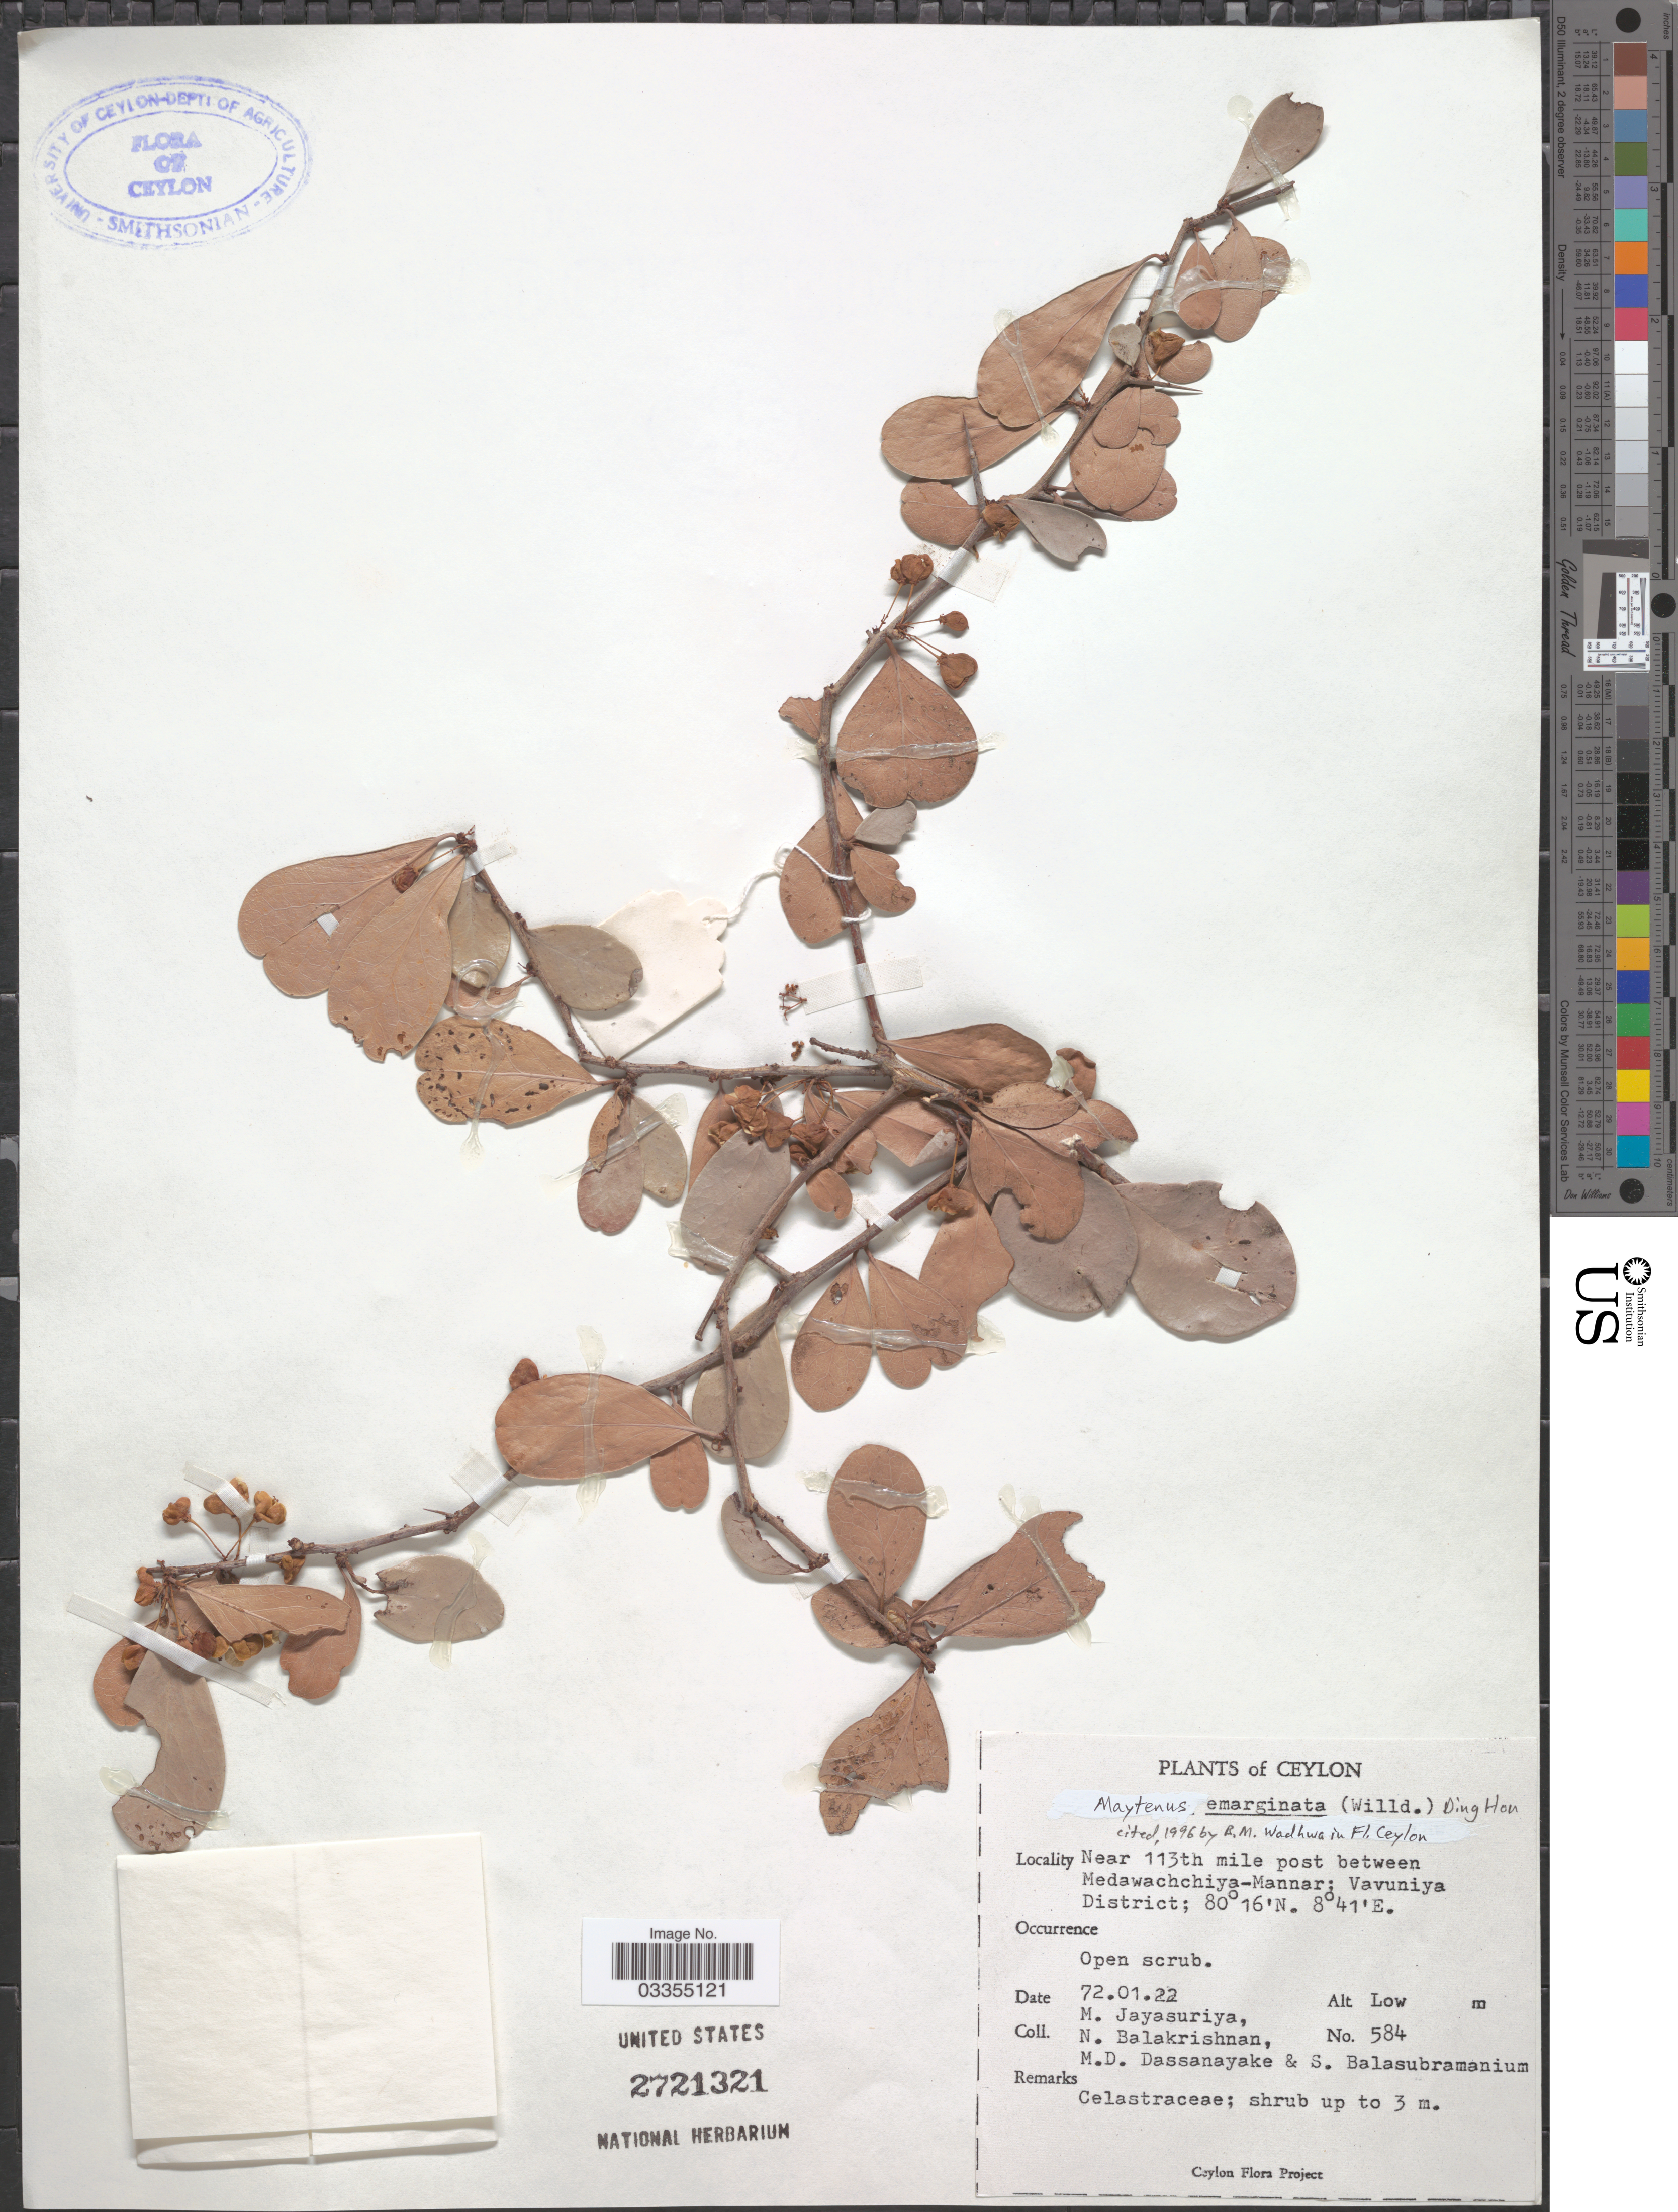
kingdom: Plantae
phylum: Tracheophyta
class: Magnoliopsida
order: Celastrales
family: Celastraceae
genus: Gymnosporia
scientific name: Gymnosporia emarginata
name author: (Willd.) Thwaites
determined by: Strong, Mark T., (BOT), Smithsonian Institution - National Museum of Natural History (UNITED STATES)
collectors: M. Jayasuriya, N. Balakrishnan, M. D. Dassanayake & S. Balasubramanium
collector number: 584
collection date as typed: Transcribed d/m/y: 22/1/72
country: Sri Lanka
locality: Ceylon. Near 113th mile post between Medawachchiya-Mannar; Vavuniya District.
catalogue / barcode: US 2721321